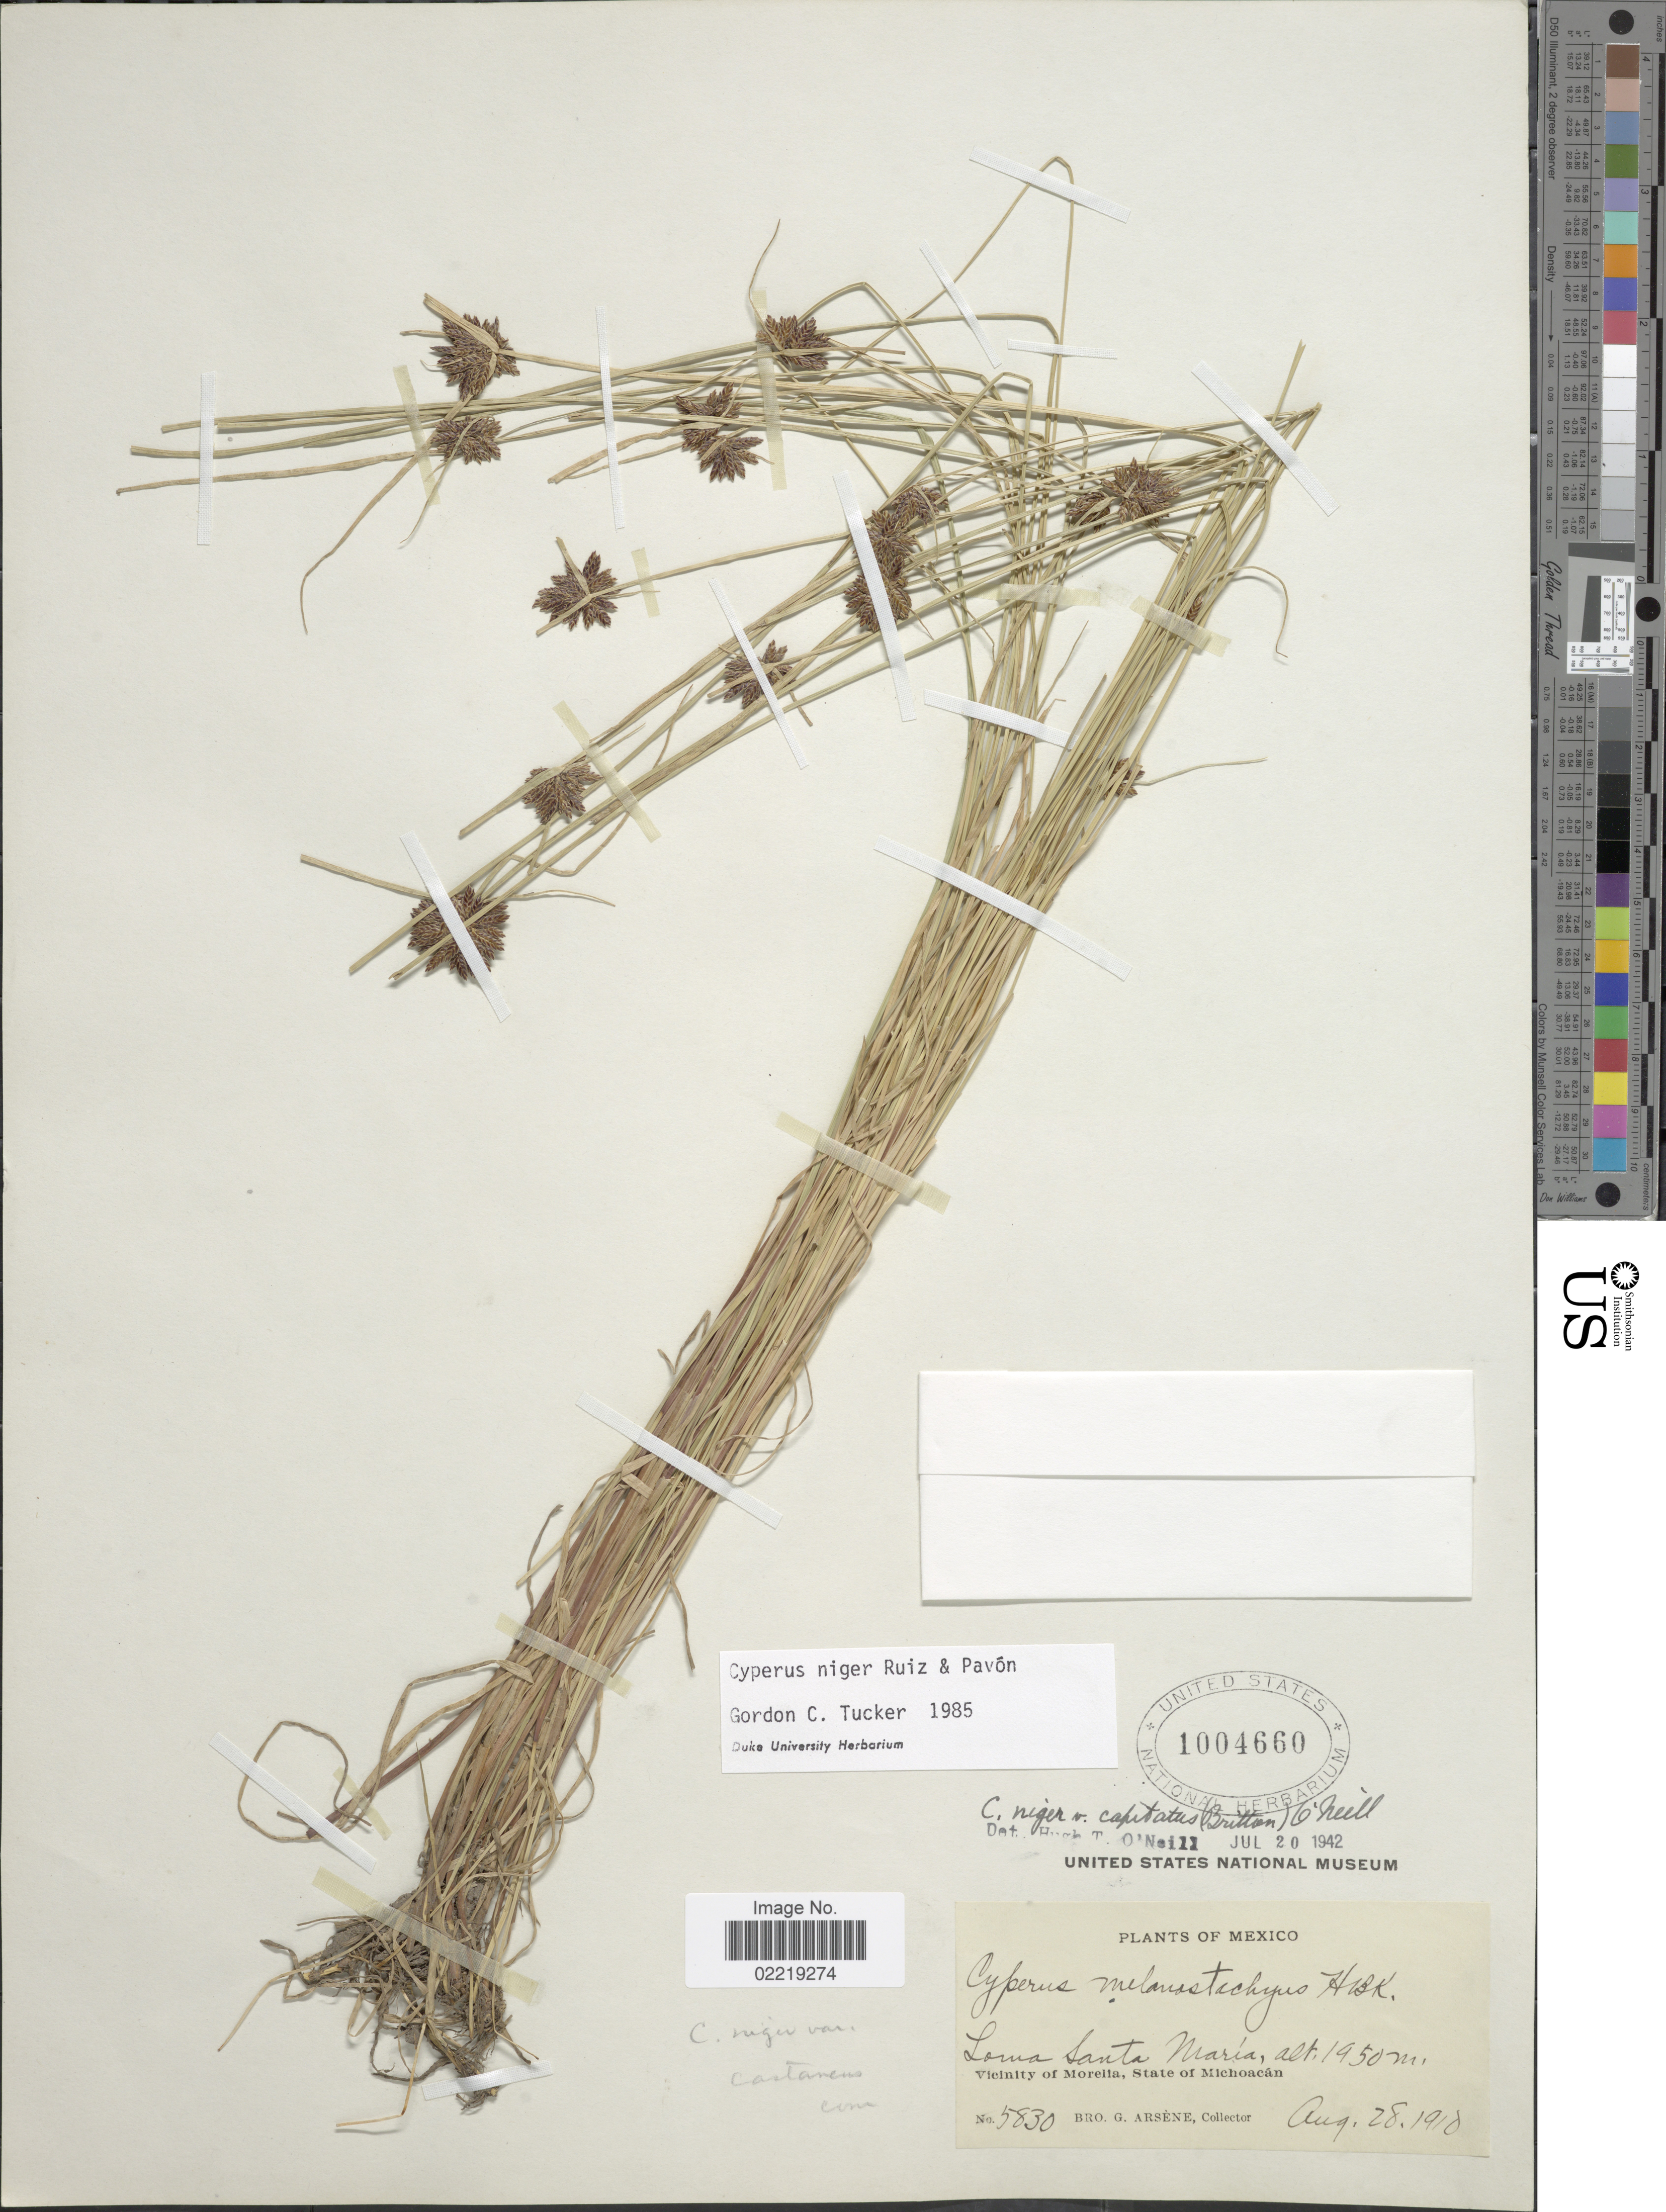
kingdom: Plantae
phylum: Tracheophyta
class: Liliopsida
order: Poales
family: Cyperaceae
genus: Cyperus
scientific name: Cyperus niger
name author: Ruiz & Pav.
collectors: Bro. G. Arsène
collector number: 5830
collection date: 1910-08-28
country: Mexico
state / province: Michoacán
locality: Loma Santa Maria, Vicinity of Morelia, State of Michoacan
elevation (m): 1950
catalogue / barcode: US 1004660